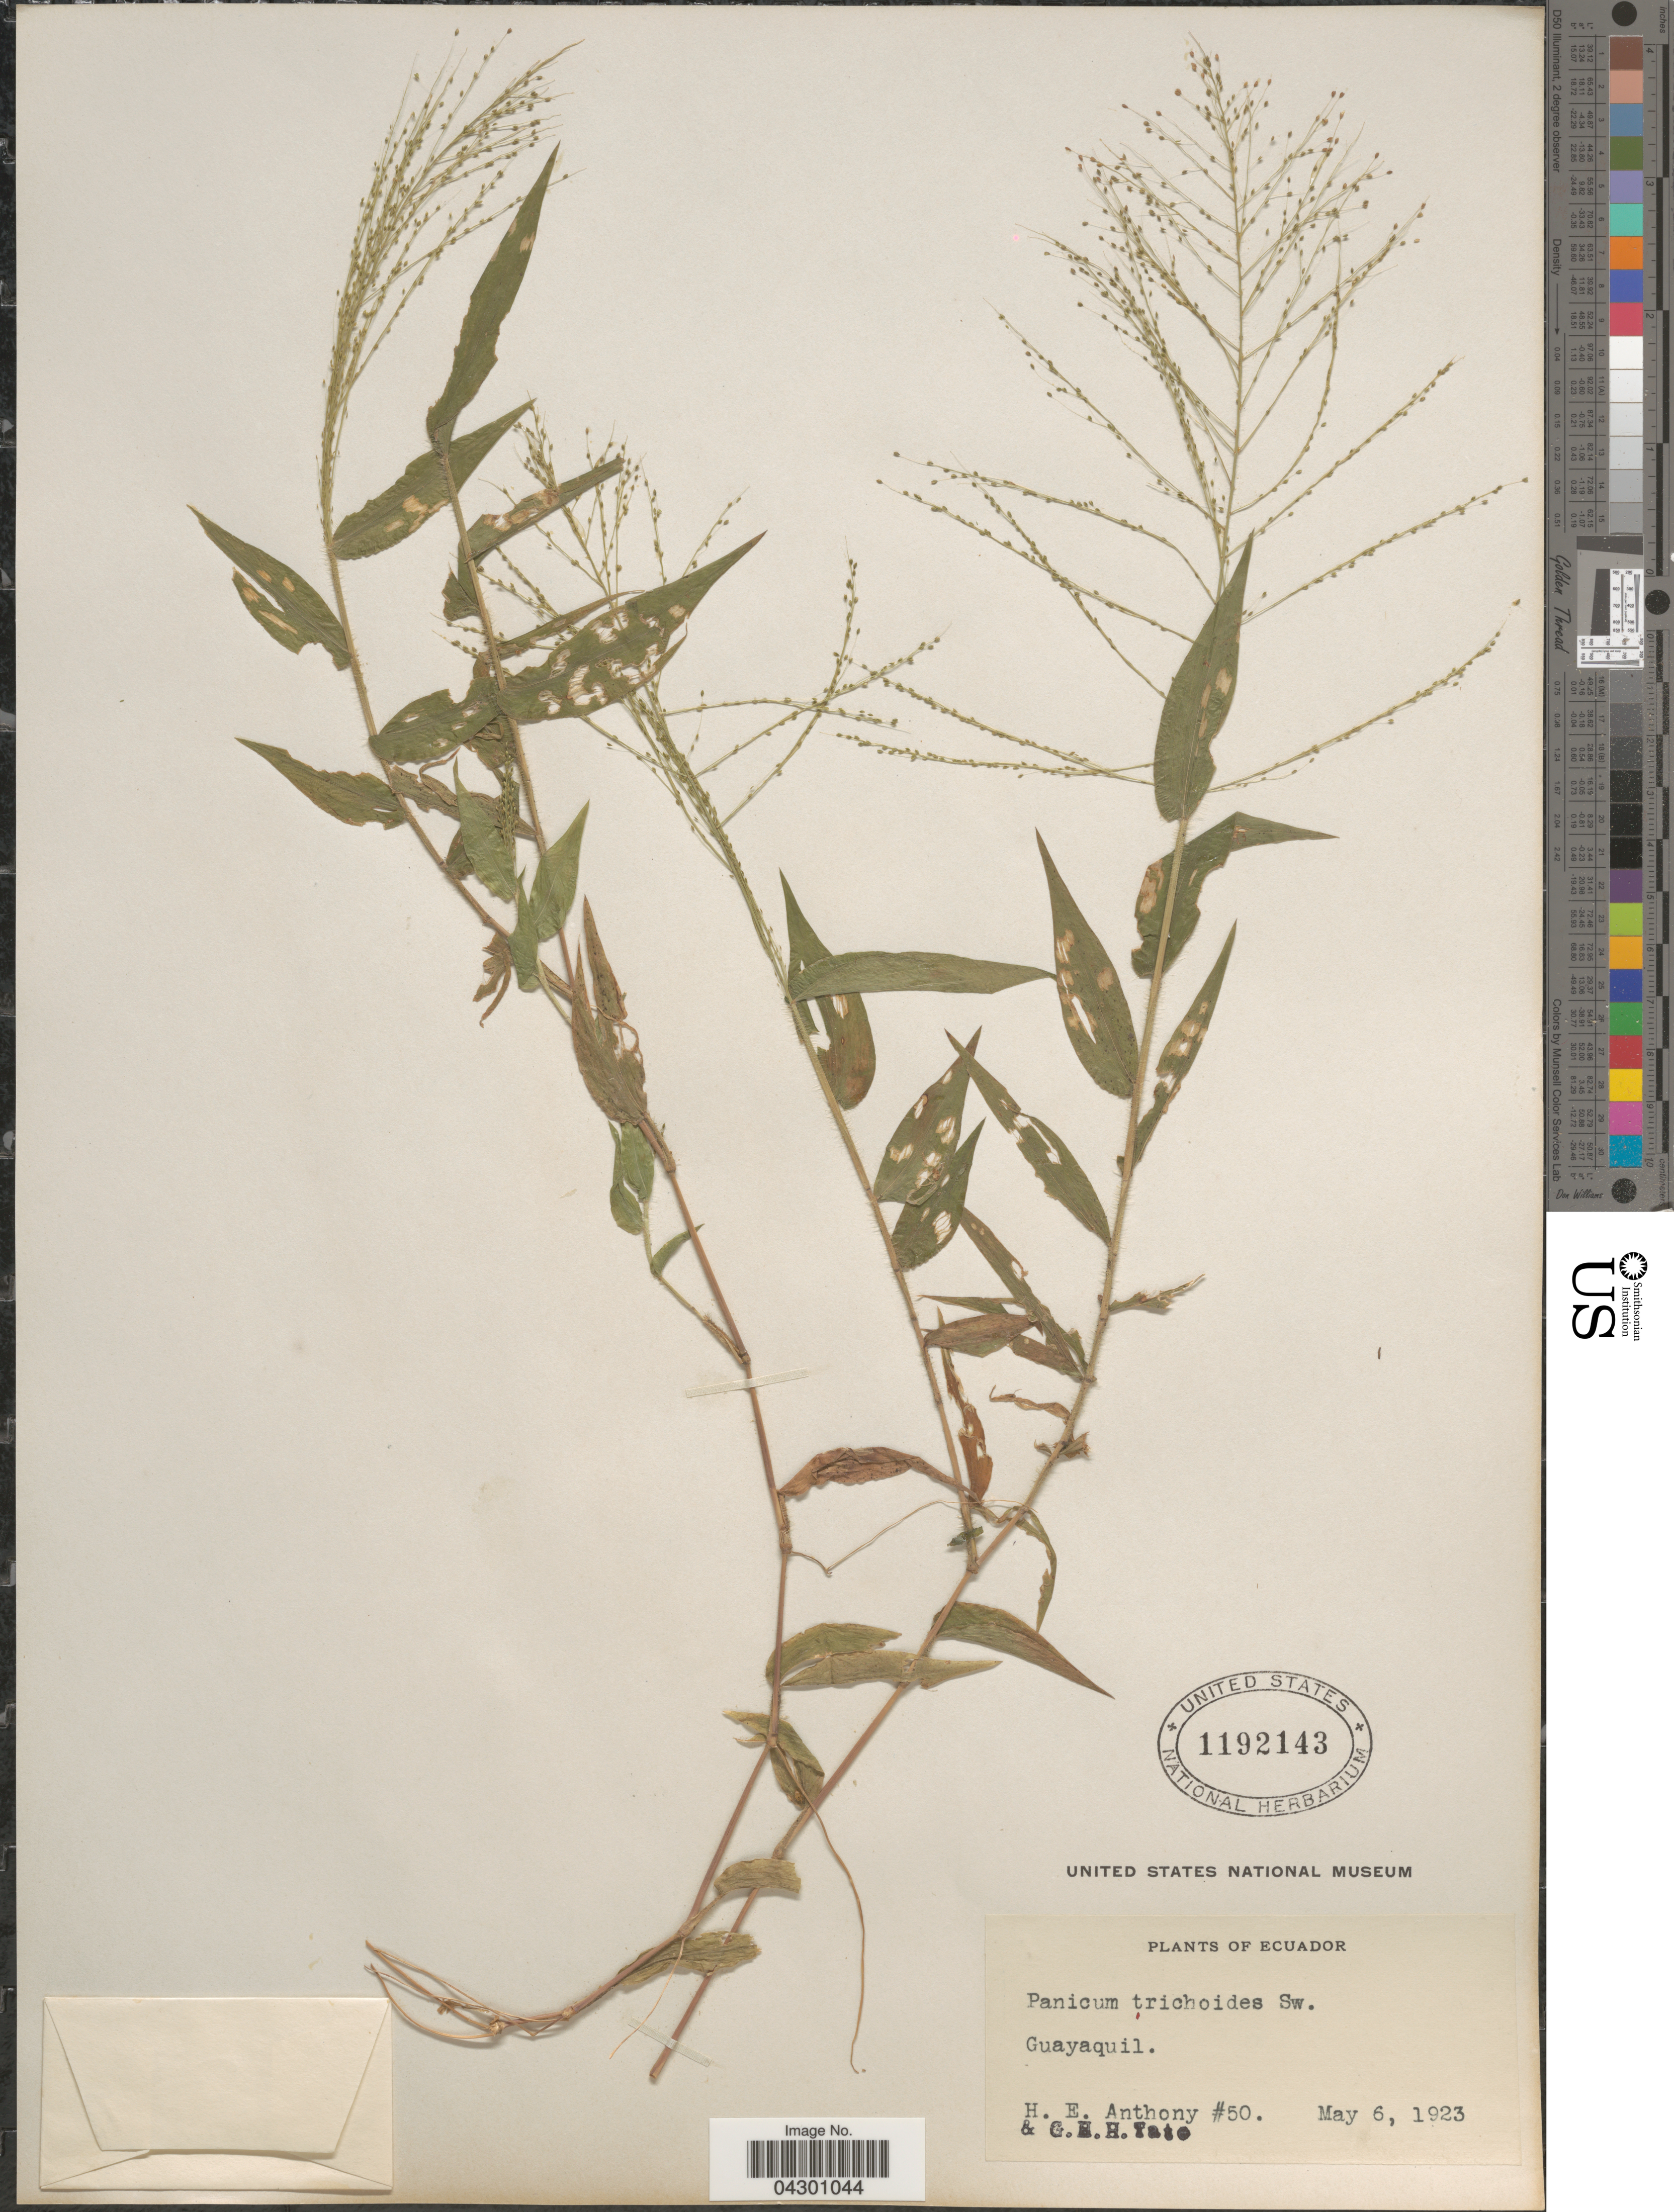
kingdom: Plantae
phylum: Tracheophyta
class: Liliopsida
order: Poales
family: Poaceae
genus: Panicum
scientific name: Panicum trichoides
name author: Sw.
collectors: H. E. Anthony & G. H. H.Tate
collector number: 50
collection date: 1923-05-06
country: Ecuador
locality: Guayaquil.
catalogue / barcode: US 1192143